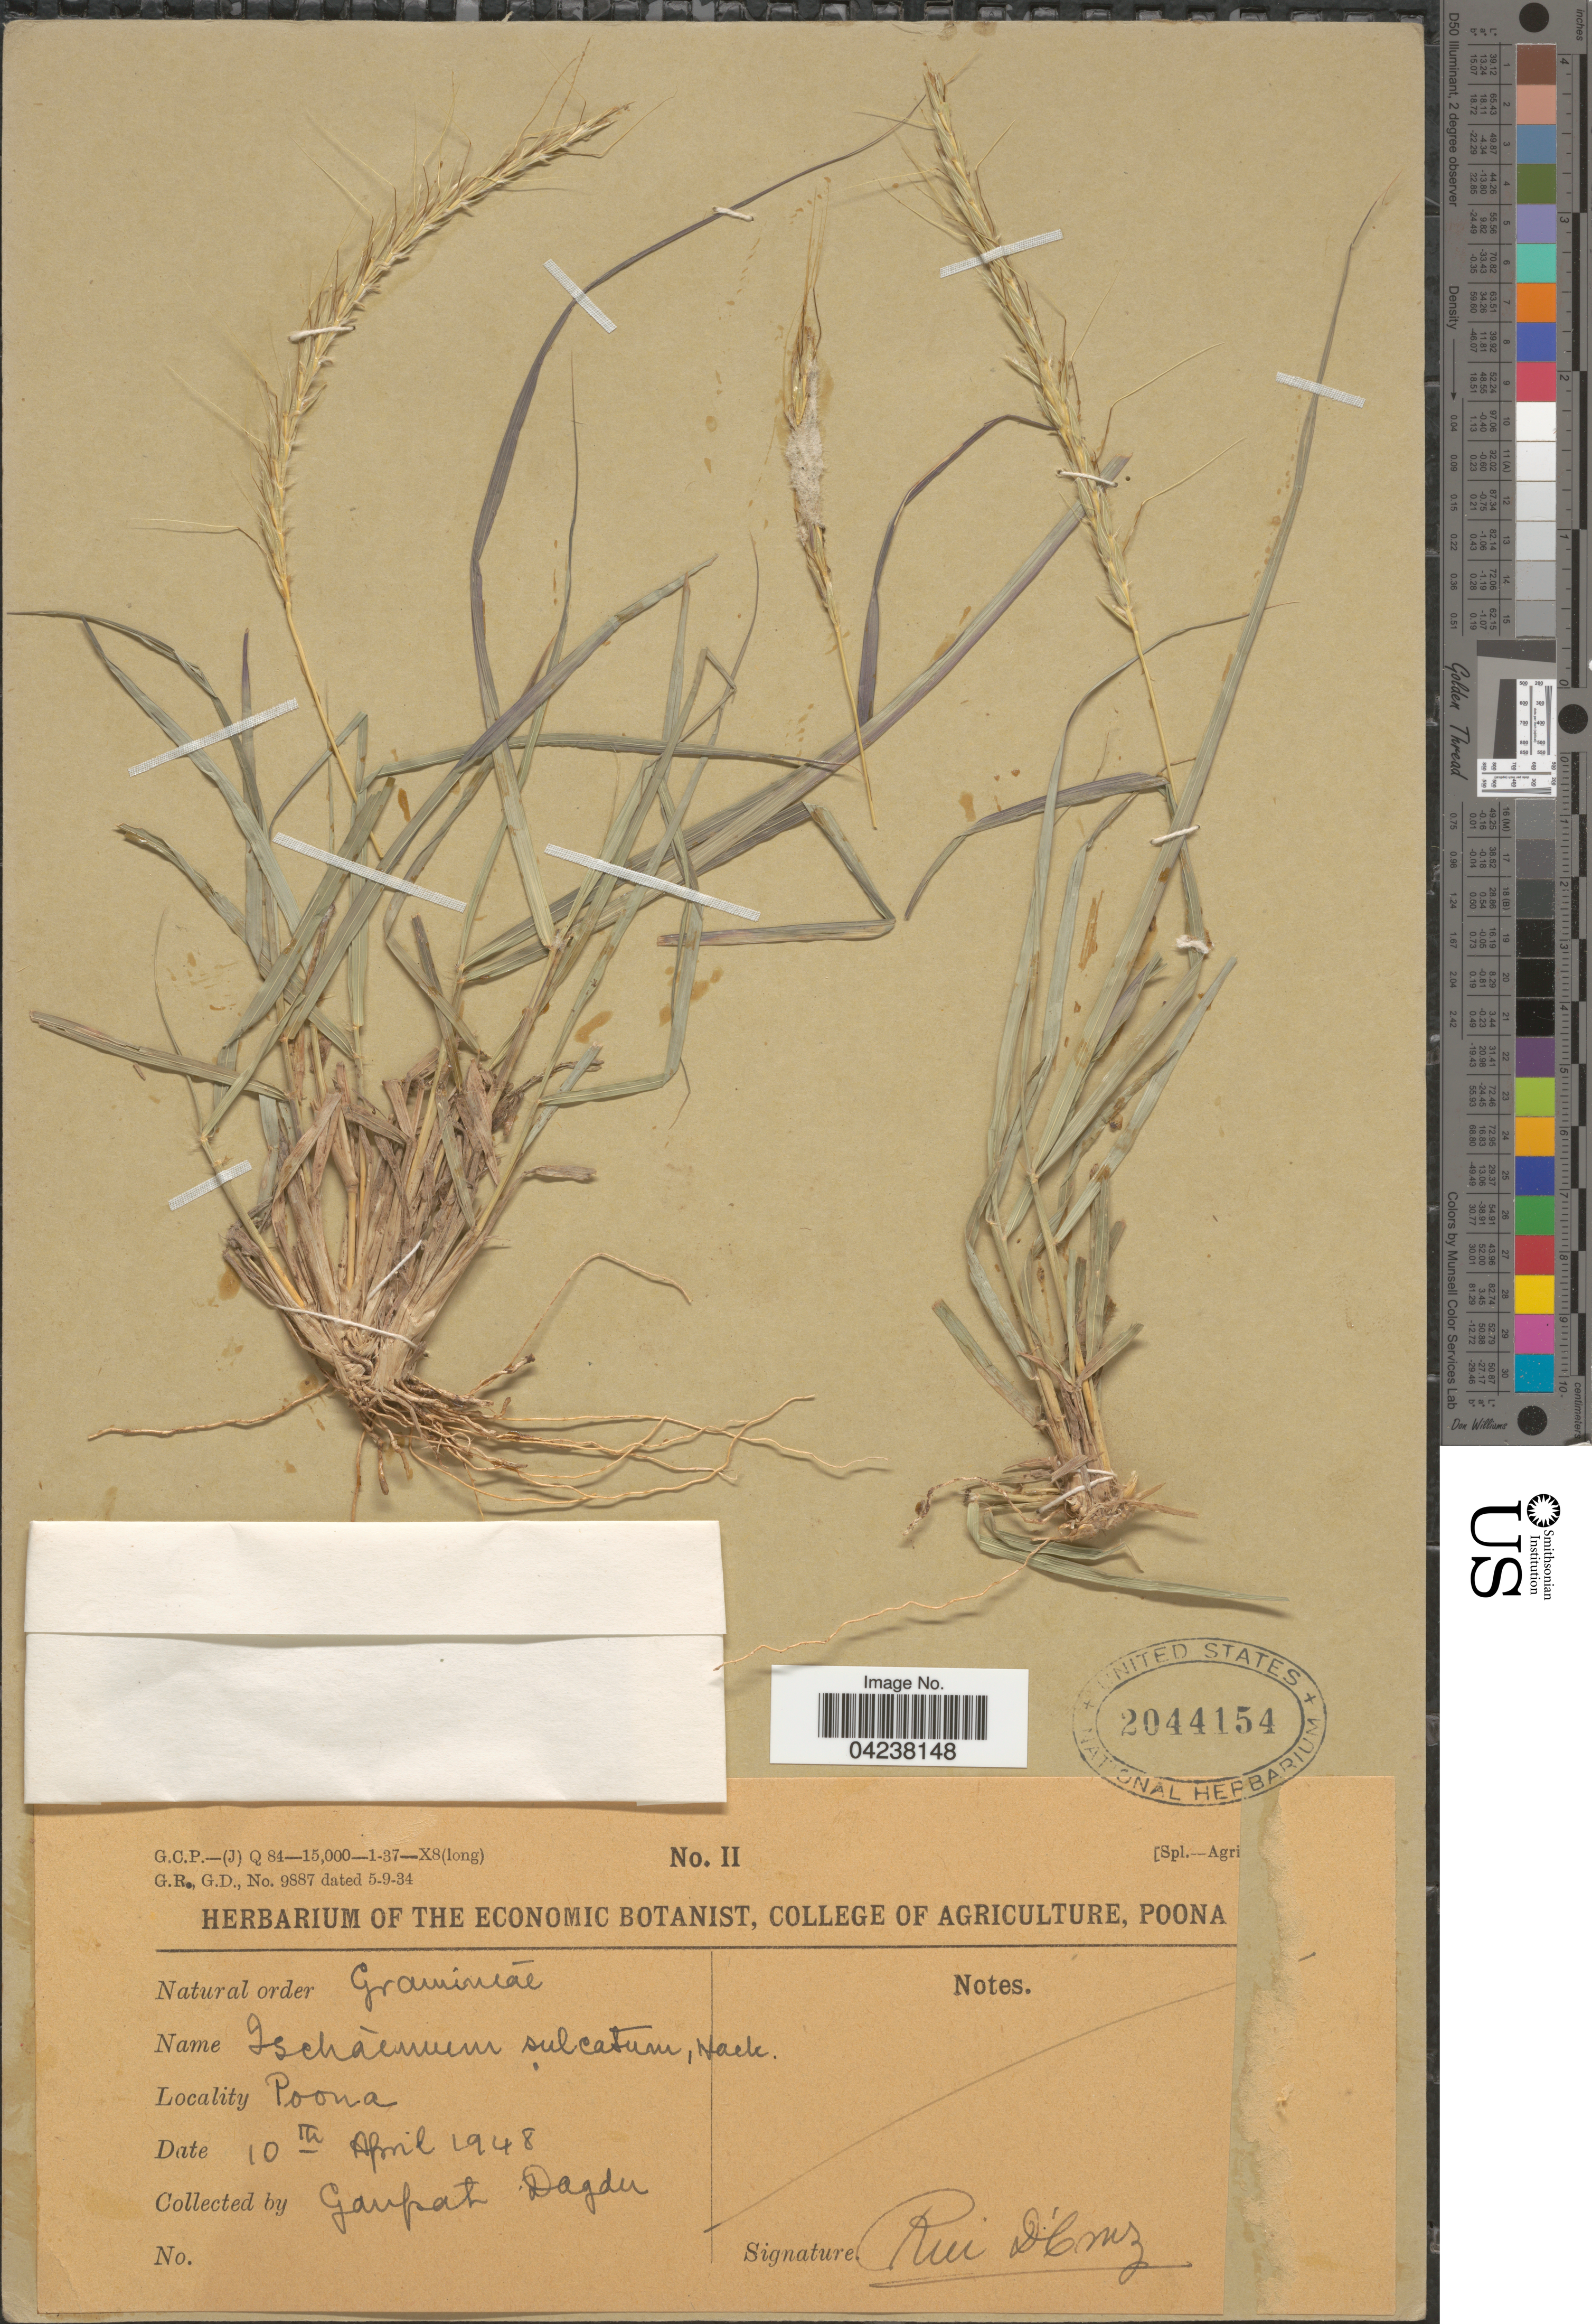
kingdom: Plantae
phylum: Tracheophyta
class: Liliopsida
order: Poales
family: Poaceae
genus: Sehima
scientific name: Sehima sulcatum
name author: (Hack.) A. Camus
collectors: G. Dagdu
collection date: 1948-04-10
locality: Poona.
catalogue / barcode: US 2044154